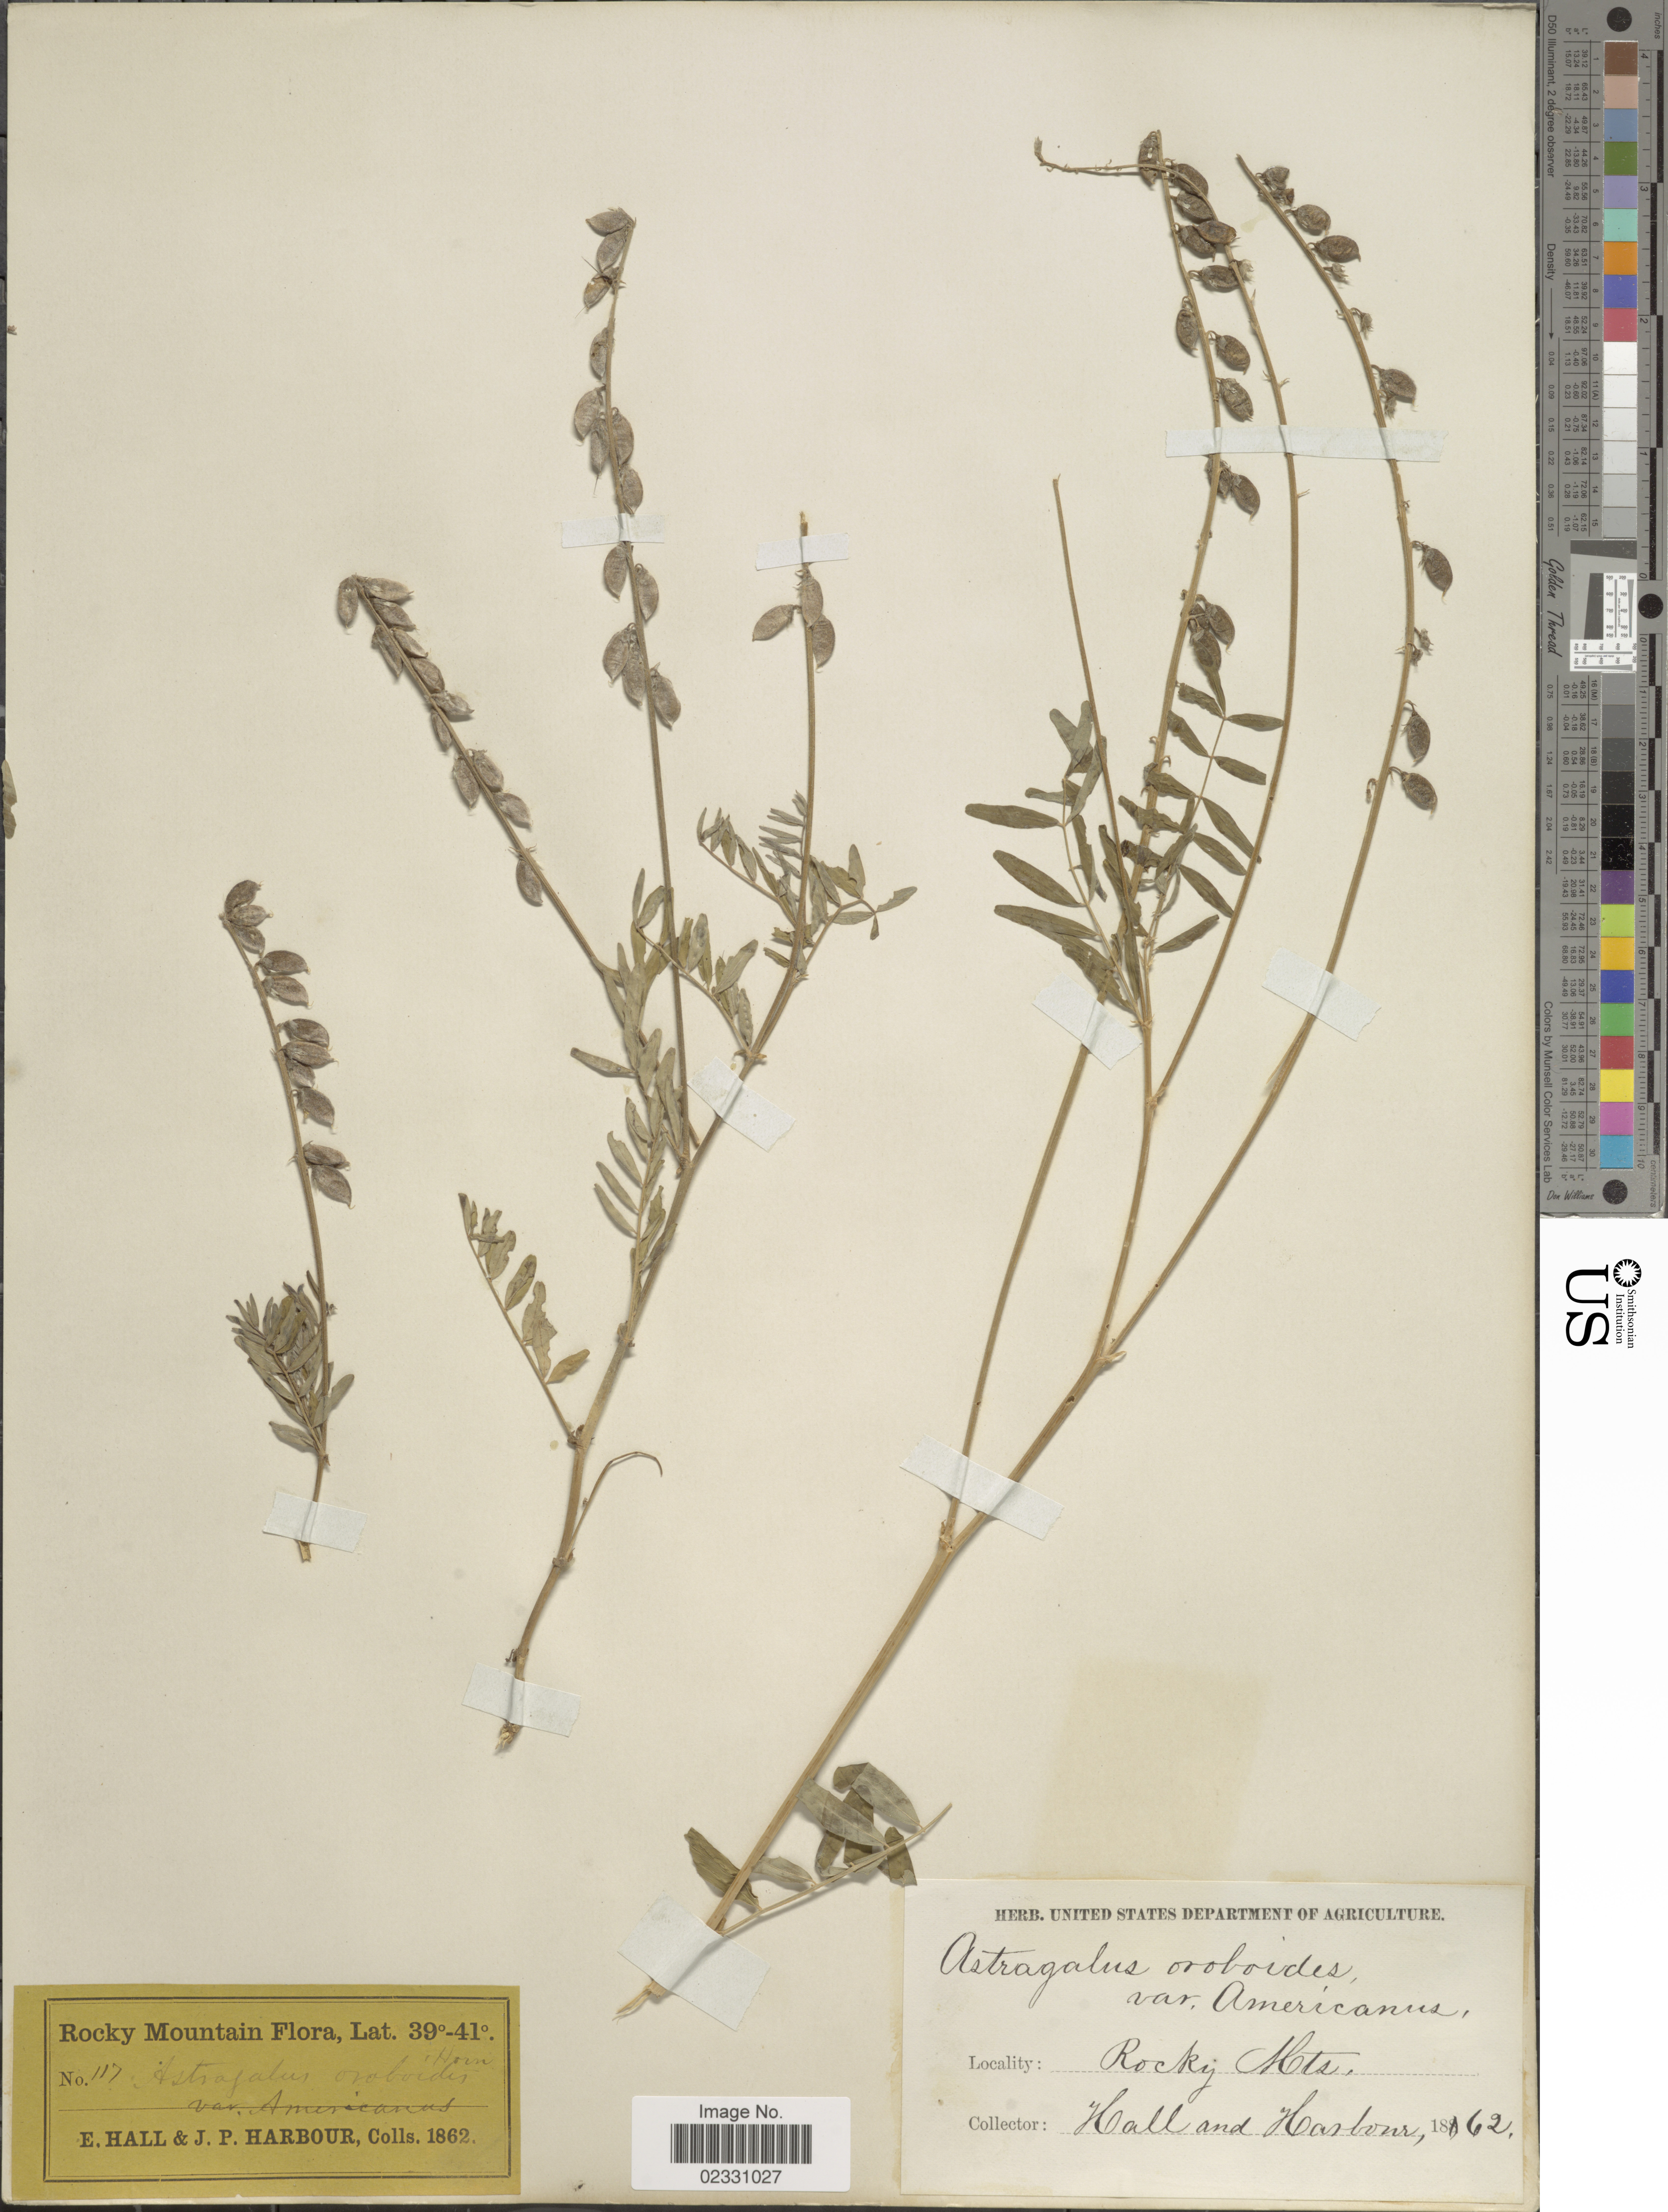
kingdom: Plantae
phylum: Tracheophyta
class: Magnoliopsida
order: Fabales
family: Fabaceae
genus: Astragalus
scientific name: Astragalus oroboides var. americanus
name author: A. Gray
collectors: E. Hall & J. Harbour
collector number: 117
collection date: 1862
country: United States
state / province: Colorado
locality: Rocky Mtns.